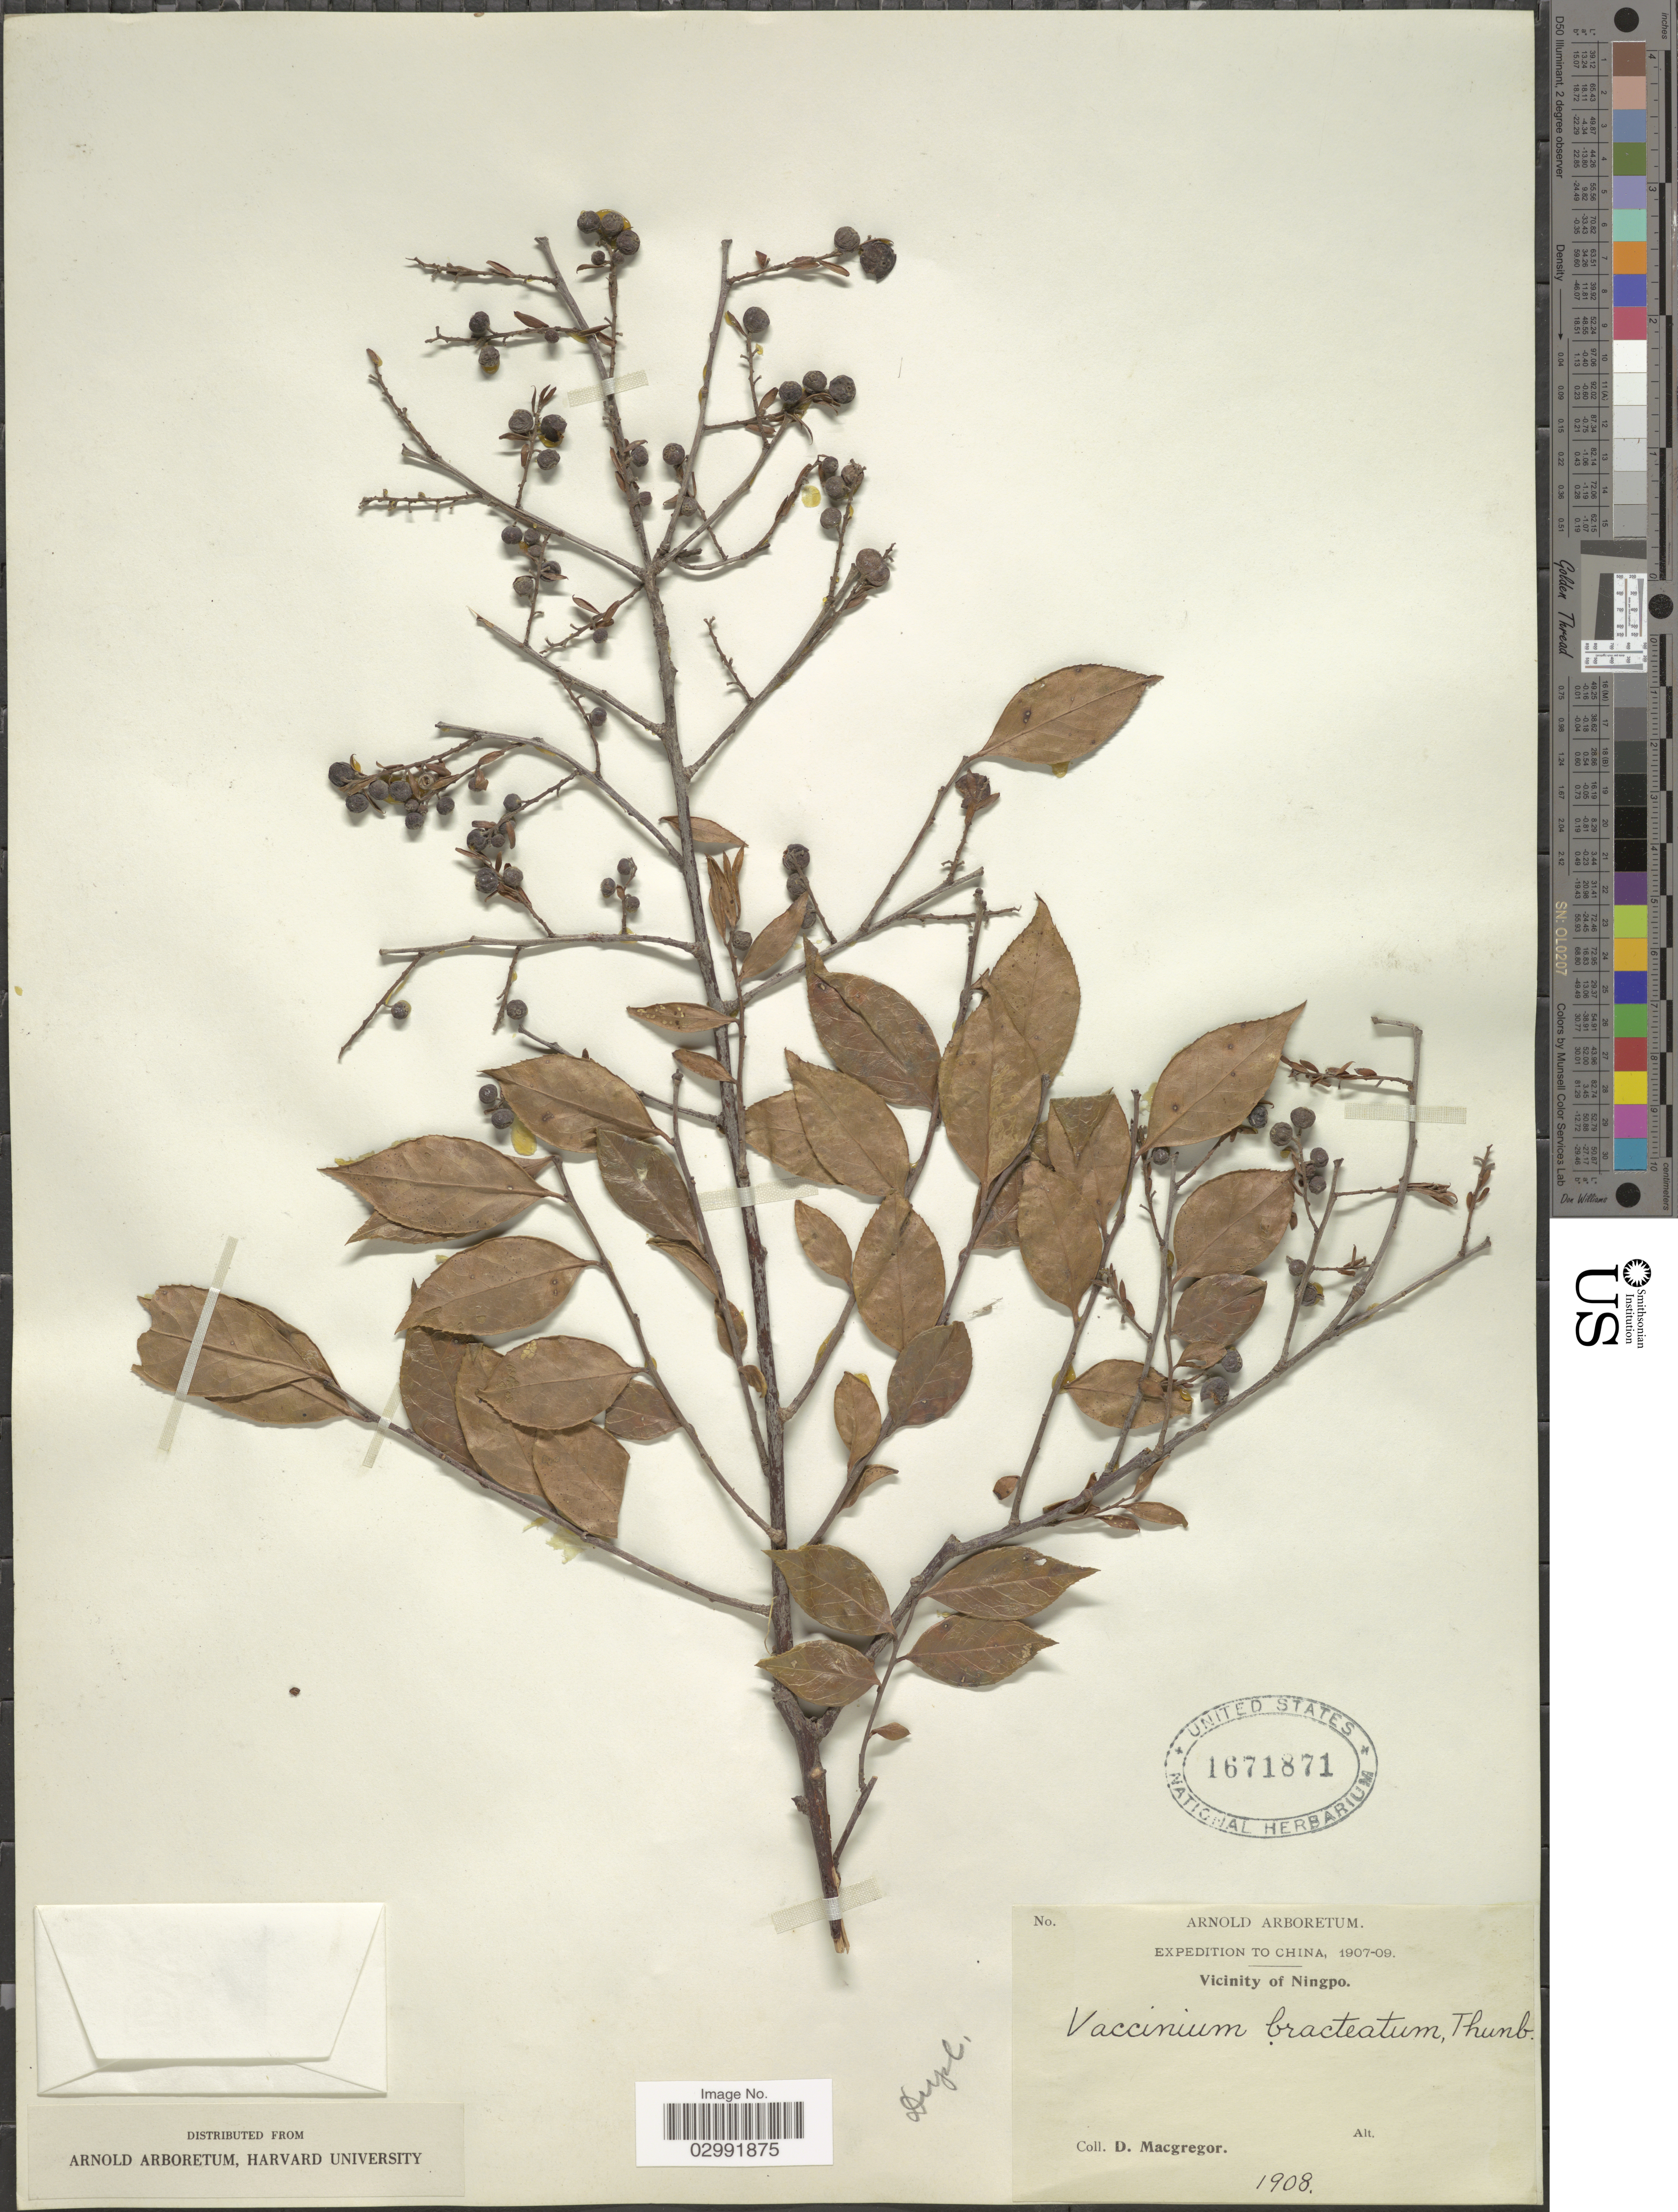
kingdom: Plantae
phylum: Tracheophyta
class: Magnoliopsida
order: Ericales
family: Ericaceae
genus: Vaccinium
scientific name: Vaccinium bracteatum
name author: Thunb.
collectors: D. Macgregor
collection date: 1908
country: China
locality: Vicinity of Ningpo.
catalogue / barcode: US 1671871